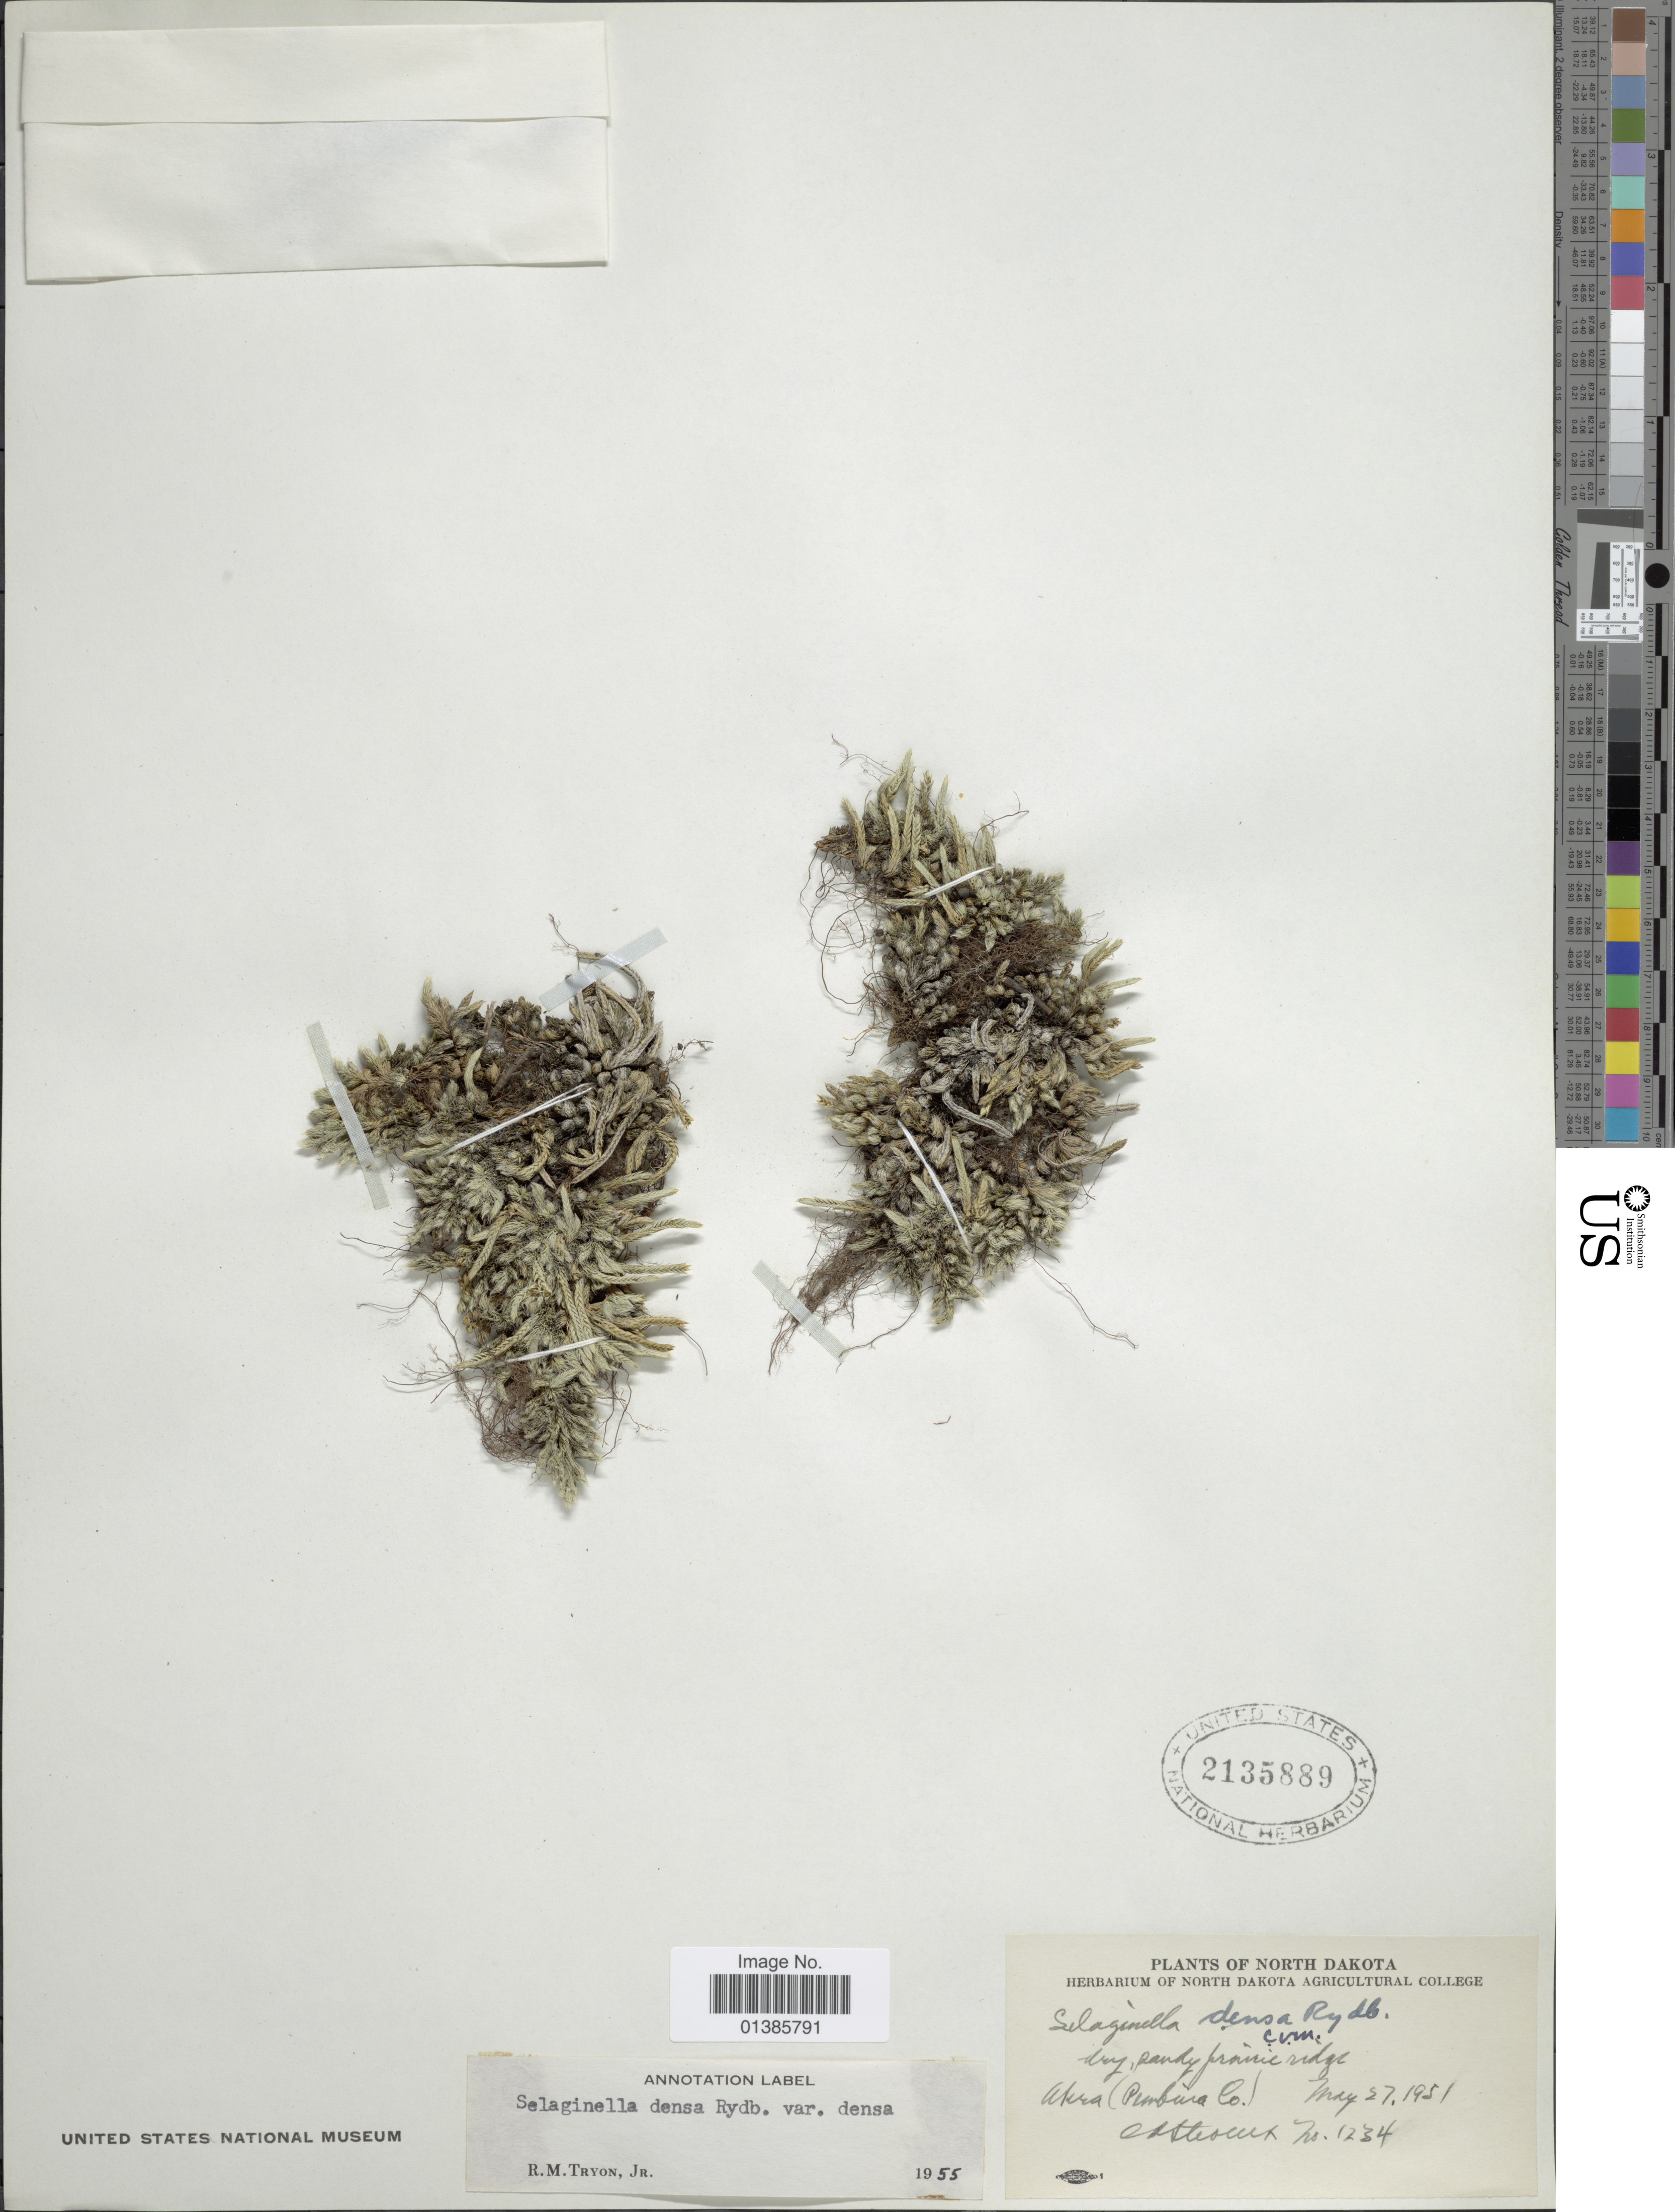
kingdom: Plantae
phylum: Tracheophyta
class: Lycopodiopsida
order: Selaginellales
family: Selaginellaceae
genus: Selaginella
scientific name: Selaginella densa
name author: Rydb.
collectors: O. A. Stevens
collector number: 1234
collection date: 1951-05-27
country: United States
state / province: North Dakota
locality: Akra (Pembina Co.).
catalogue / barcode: US 2135889